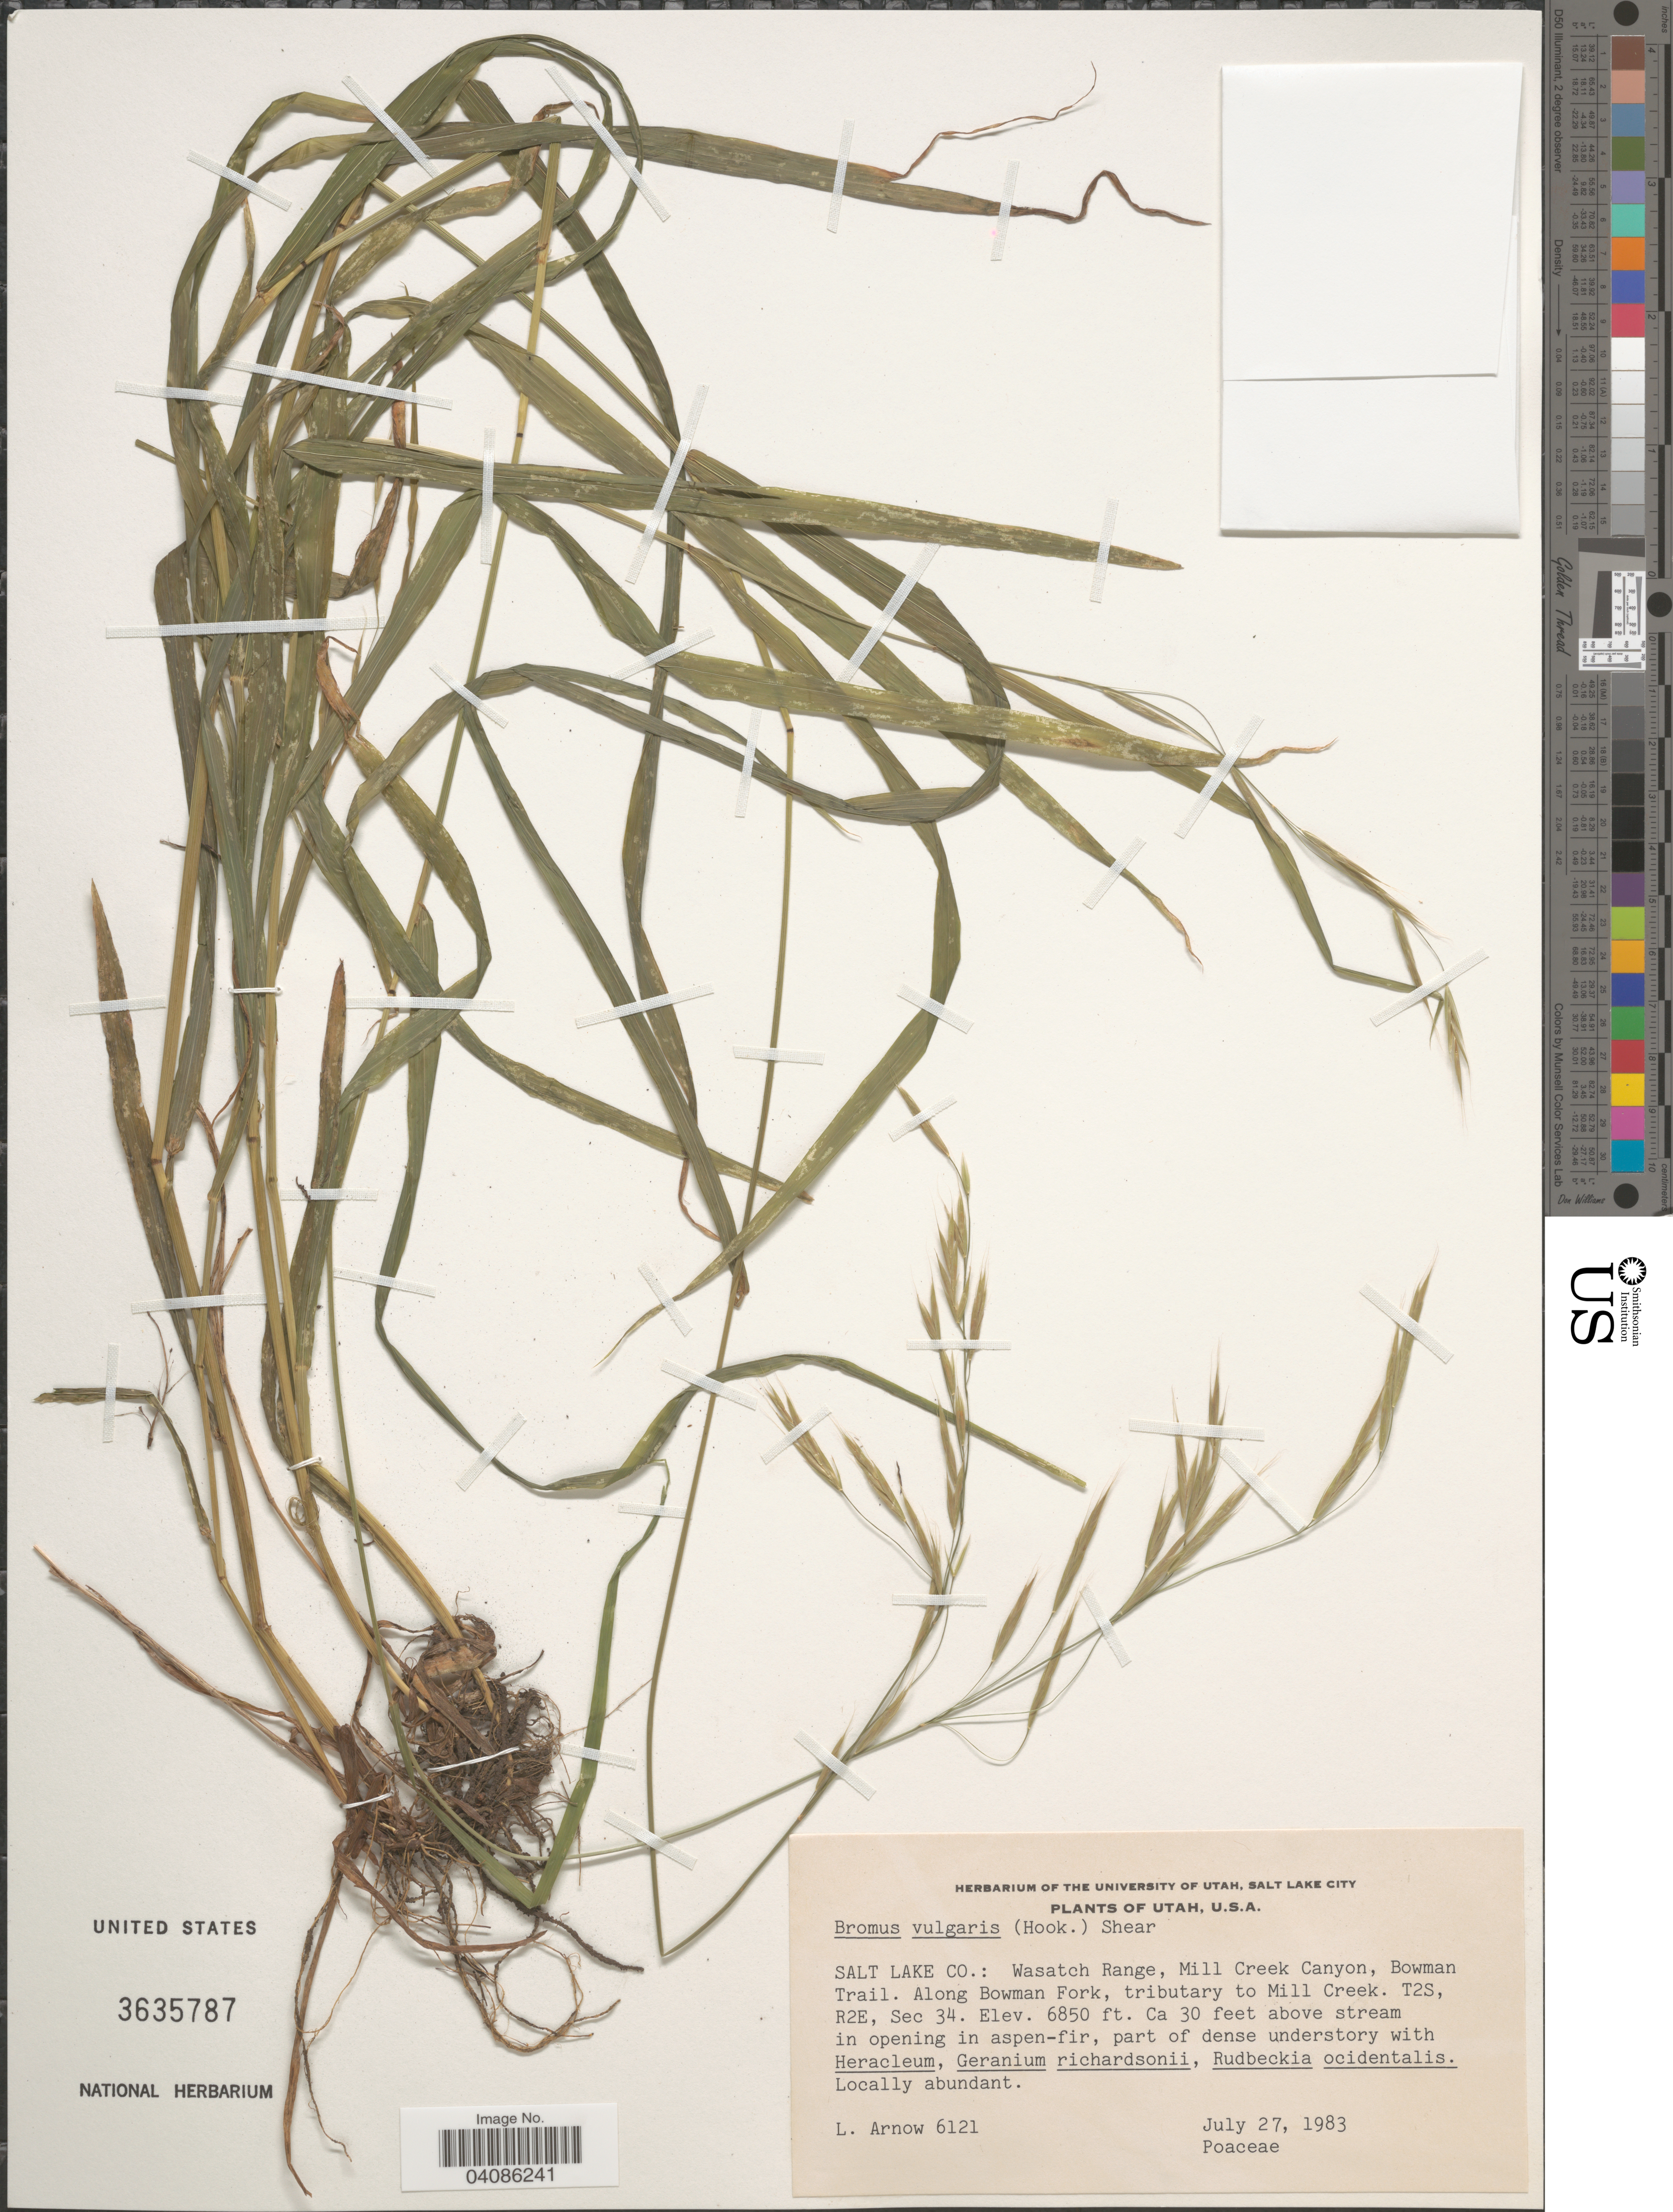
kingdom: Plantae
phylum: Tracheophyta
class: Liliopsida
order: Poales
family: Poaceae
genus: Bromus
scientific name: Bromus texensis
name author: (Shear) Hitchc.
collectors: L. Arnow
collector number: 6121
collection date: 1983-07-27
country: United States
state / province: Utah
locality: Salt Lake Co.: Wasatch Range, Mill Creek Canyon, Bowman Trail. Along Bowman Fork, tributary to Mill Creek. T2S, R2E, Sec 34.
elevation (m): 2088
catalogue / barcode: US 3635787